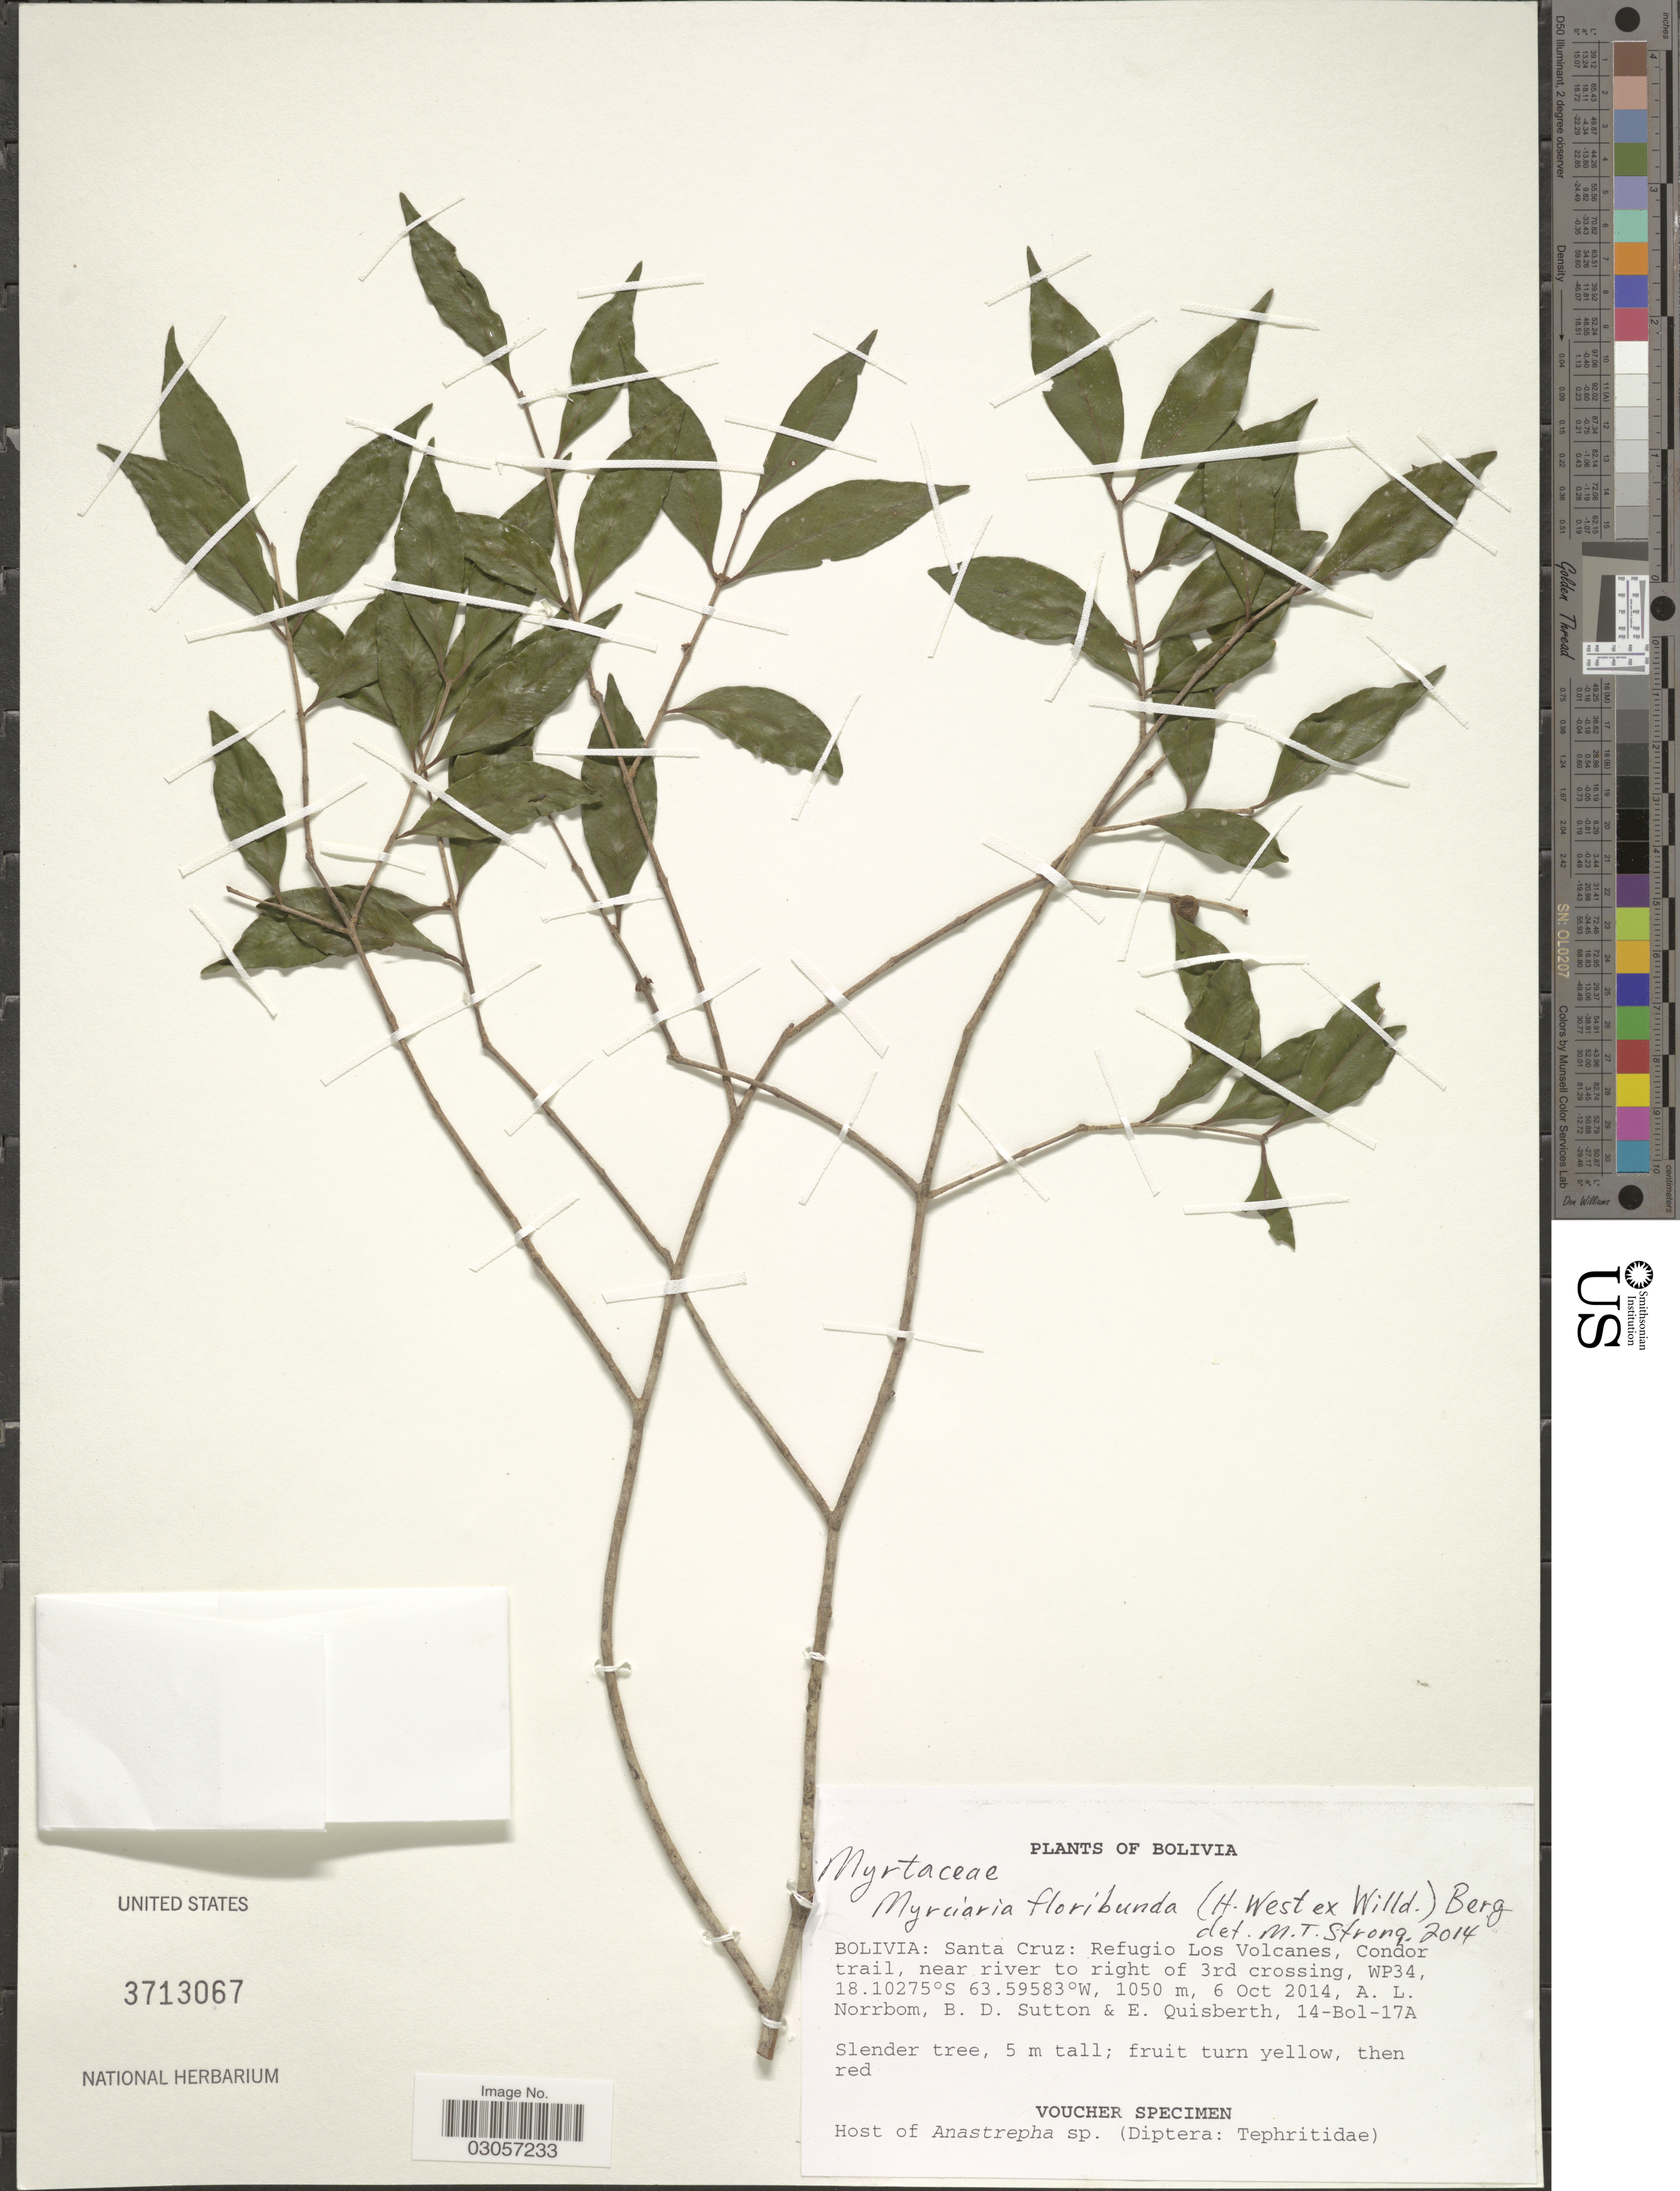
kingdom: Plantae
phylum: Tracheophyta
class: Magnoliopsida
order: Myrtales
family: Myrtaceae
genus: Myrciaria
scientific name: Myrciaria floribunda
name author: (H. West ex Willd.) O. Berg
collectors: A. L. Norrbom, B. Sutton & E. Quisberth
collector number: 14-Bol-17A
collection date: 2014-10-06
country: Bolivia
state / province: Santa Cruz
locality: Refugio Los Volcanes, Condor trail, near river to right of 3rd crossing, WP34.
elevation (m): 1050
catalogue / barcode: US 3713067